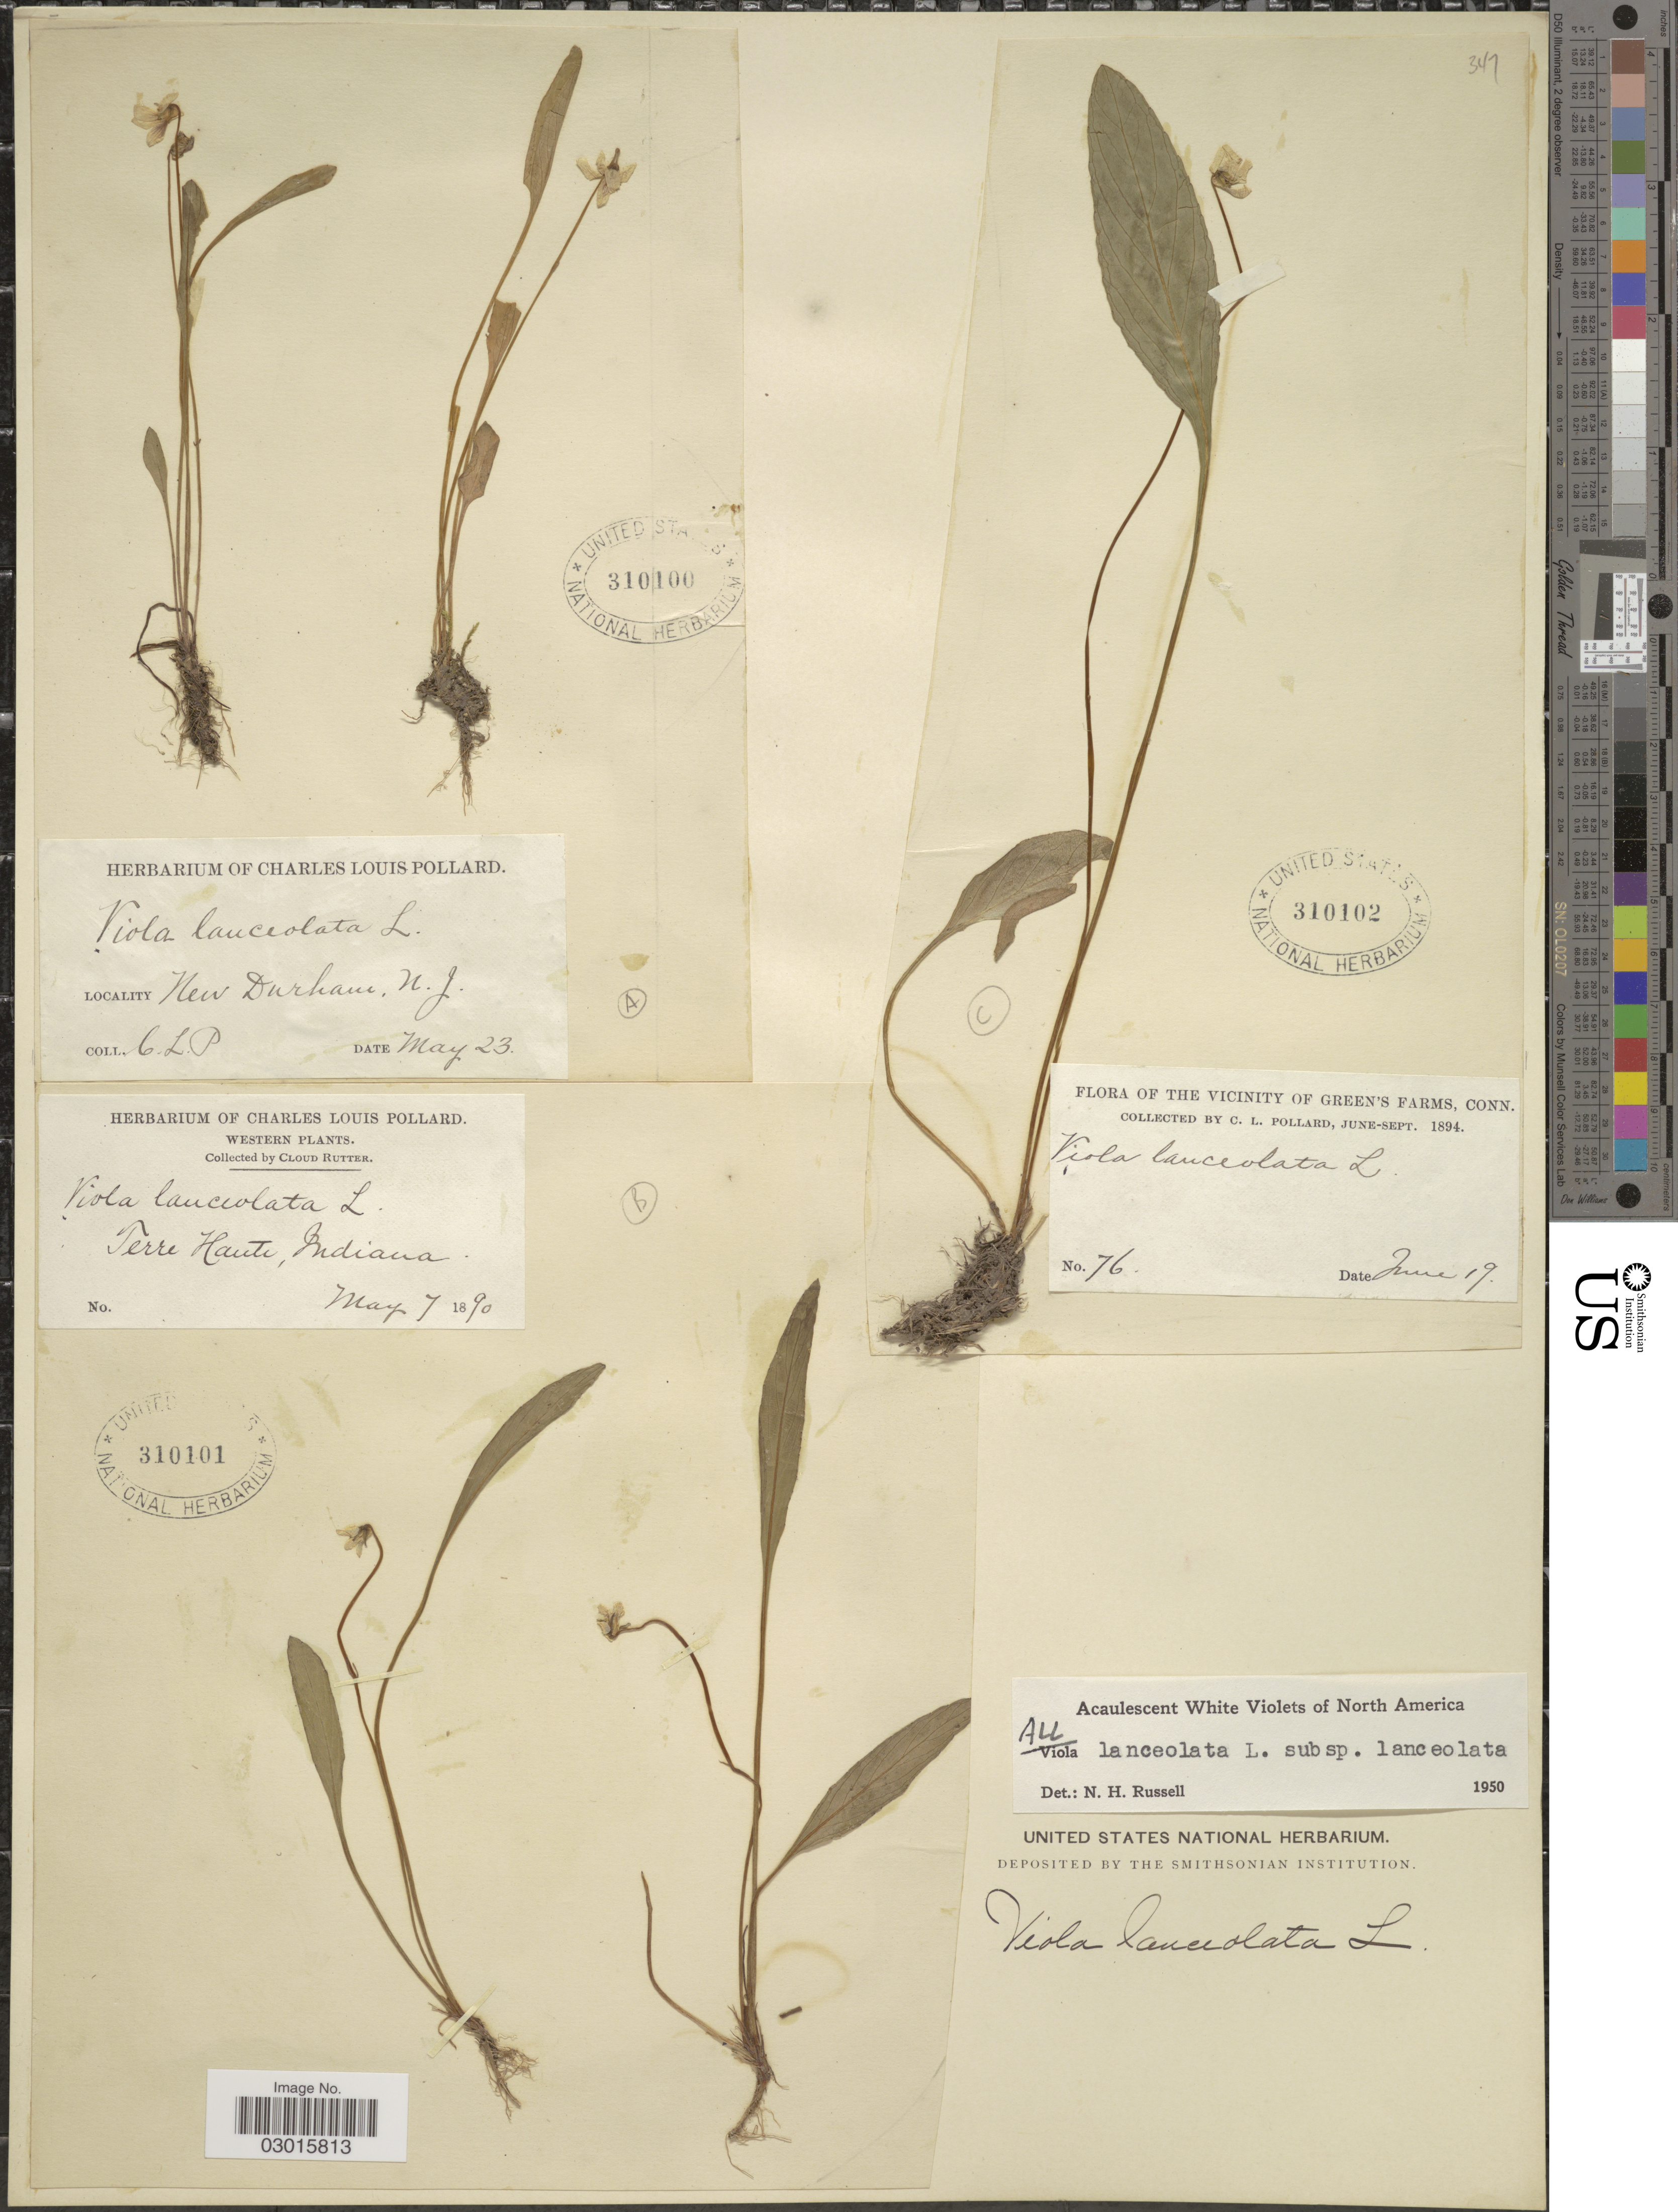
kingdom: Plantae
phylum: Tracheophyta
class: Magnoliopsida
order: Malpighiales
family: Violaceae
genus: Viola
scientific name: Viola lanceolata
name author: L.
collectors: C. L. Pollard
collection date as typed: Transcribed d/m/y: /5/23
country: United States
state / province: New Jersey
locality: New Durham.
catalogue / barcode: US 310100-2